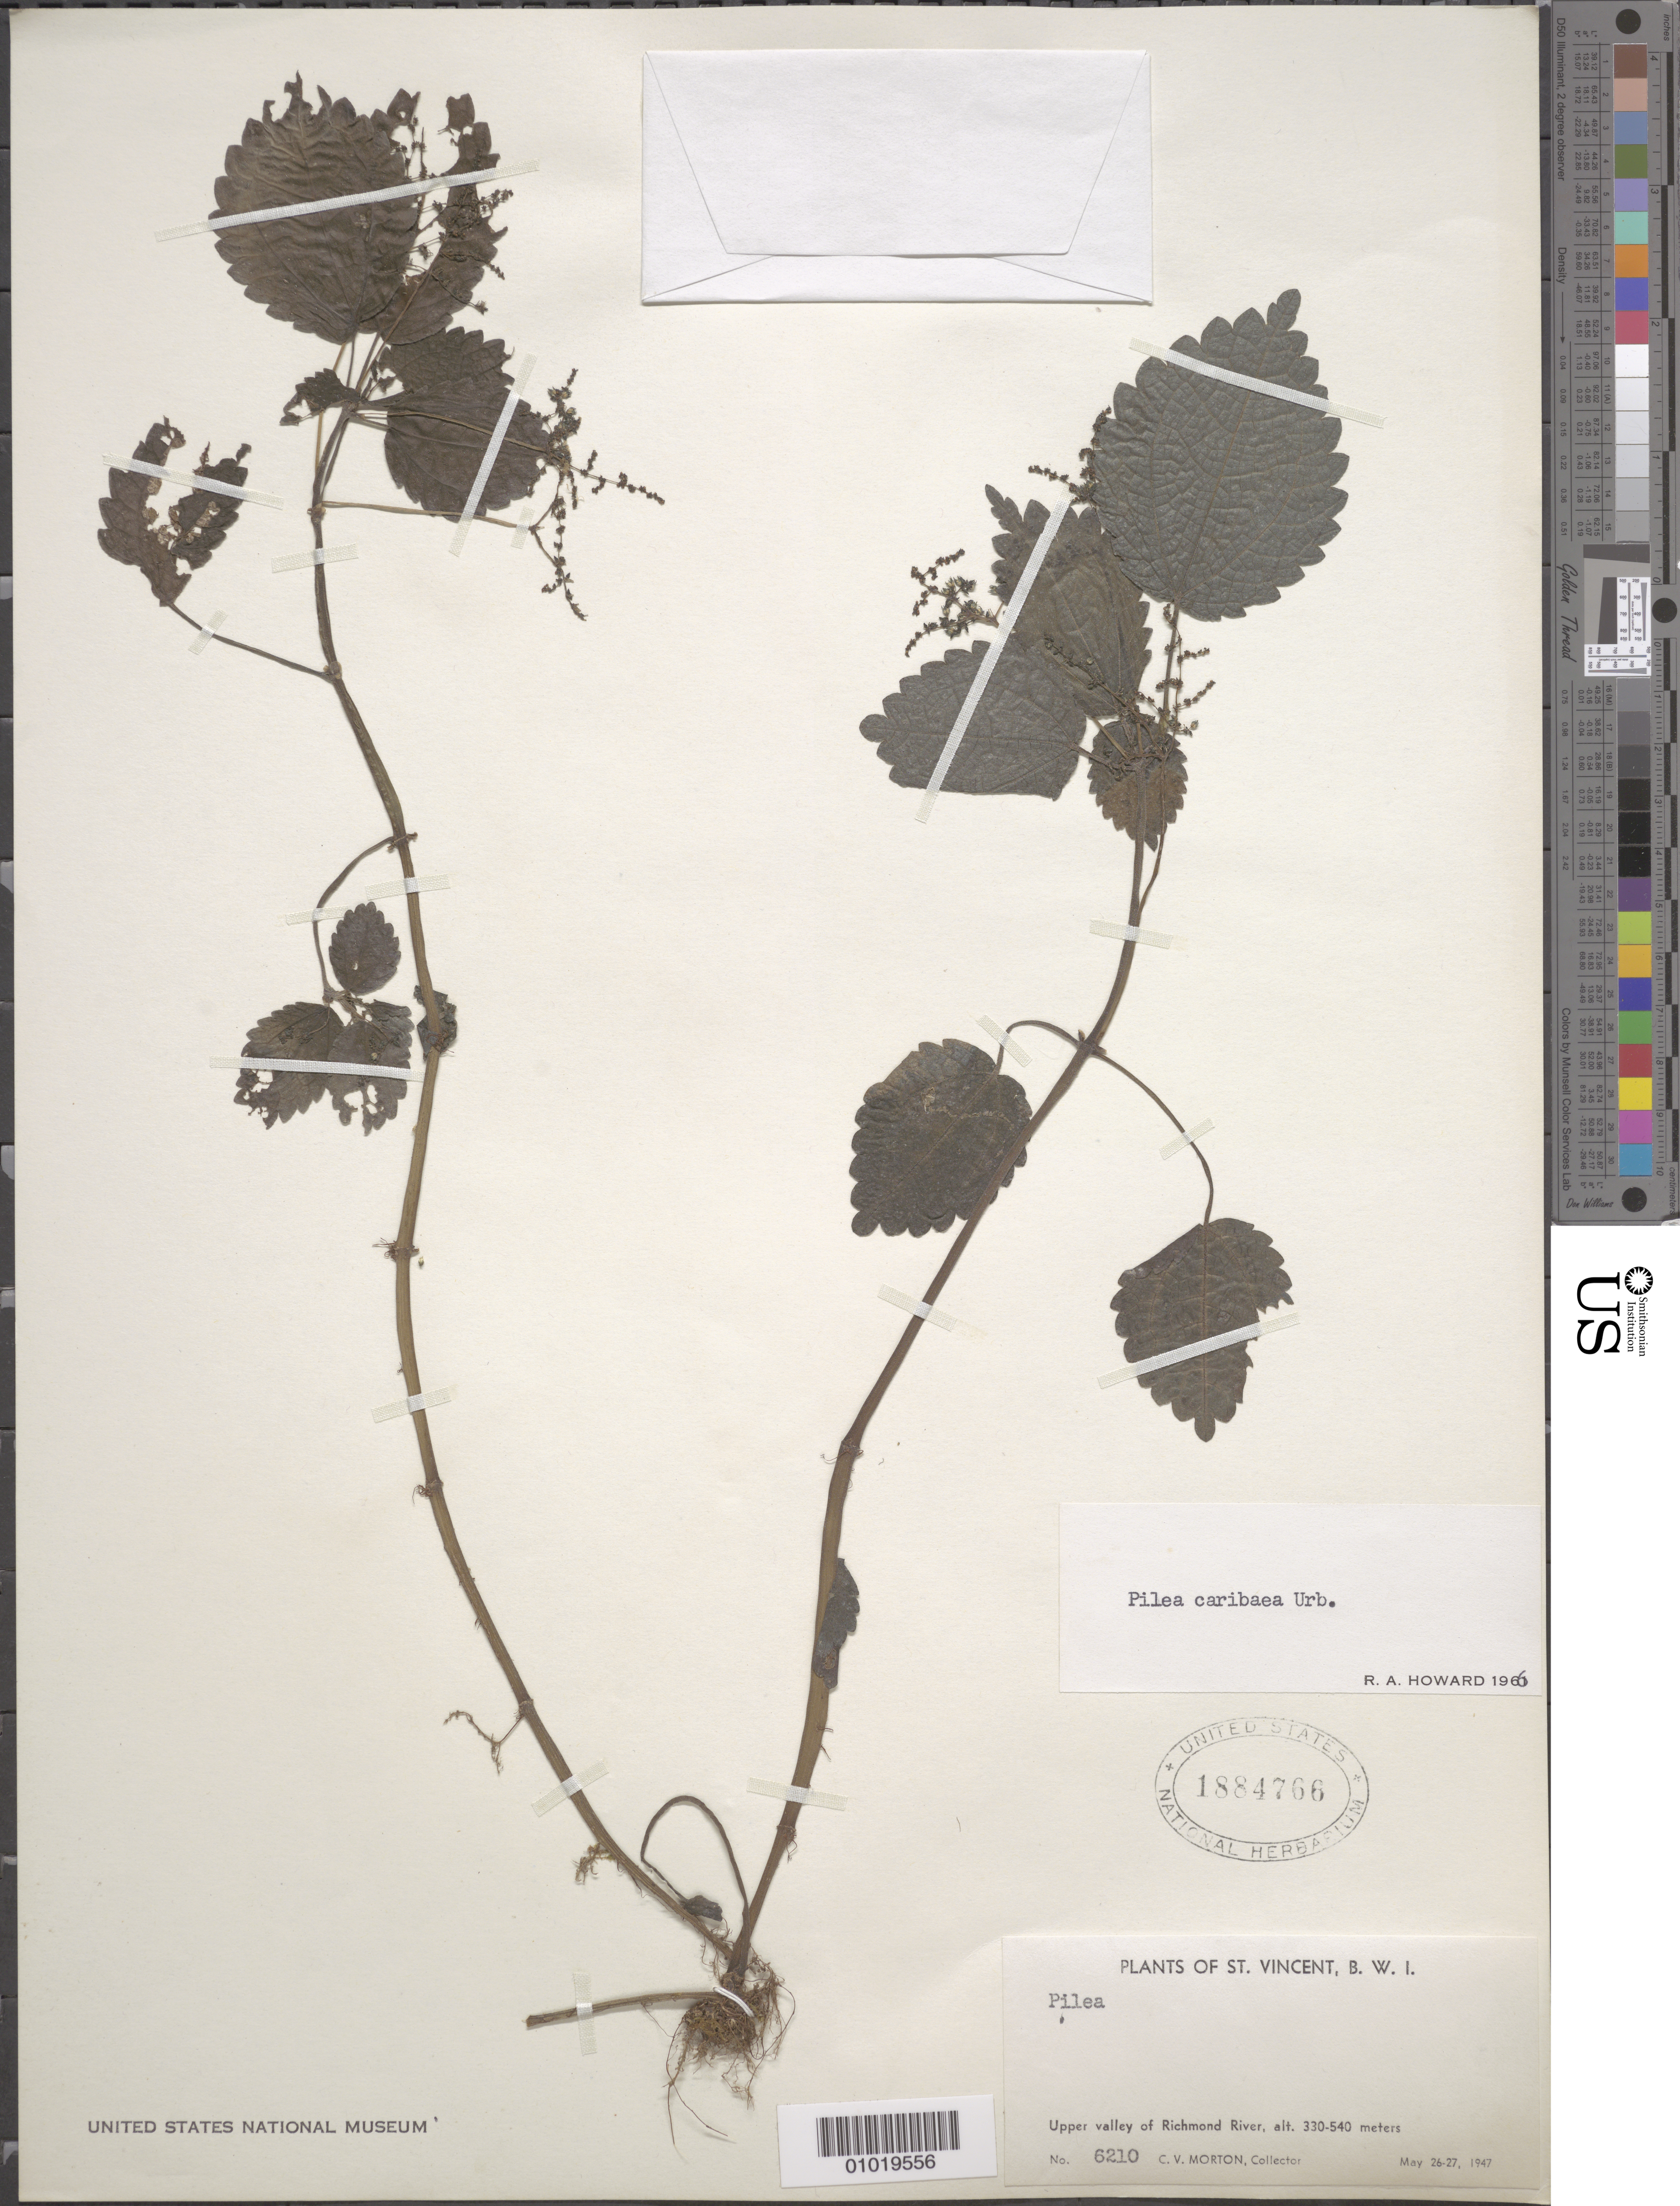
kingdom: Plantae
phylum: Tracheophyta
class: Magnoliopsida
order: Rosales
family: Urticaceae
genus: Pilea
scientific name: Pilea caribaea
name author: Urb.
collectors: C. V. Morton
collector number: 6210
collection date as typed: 26 May 1947 to 27 May 1947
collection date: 1947-05-26/1947-05-27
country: St. Vincent - Grenadines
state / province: Saint David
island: St. Vincent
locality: Upper Valley of Richmond River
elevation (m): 330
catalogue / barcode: US 1884766